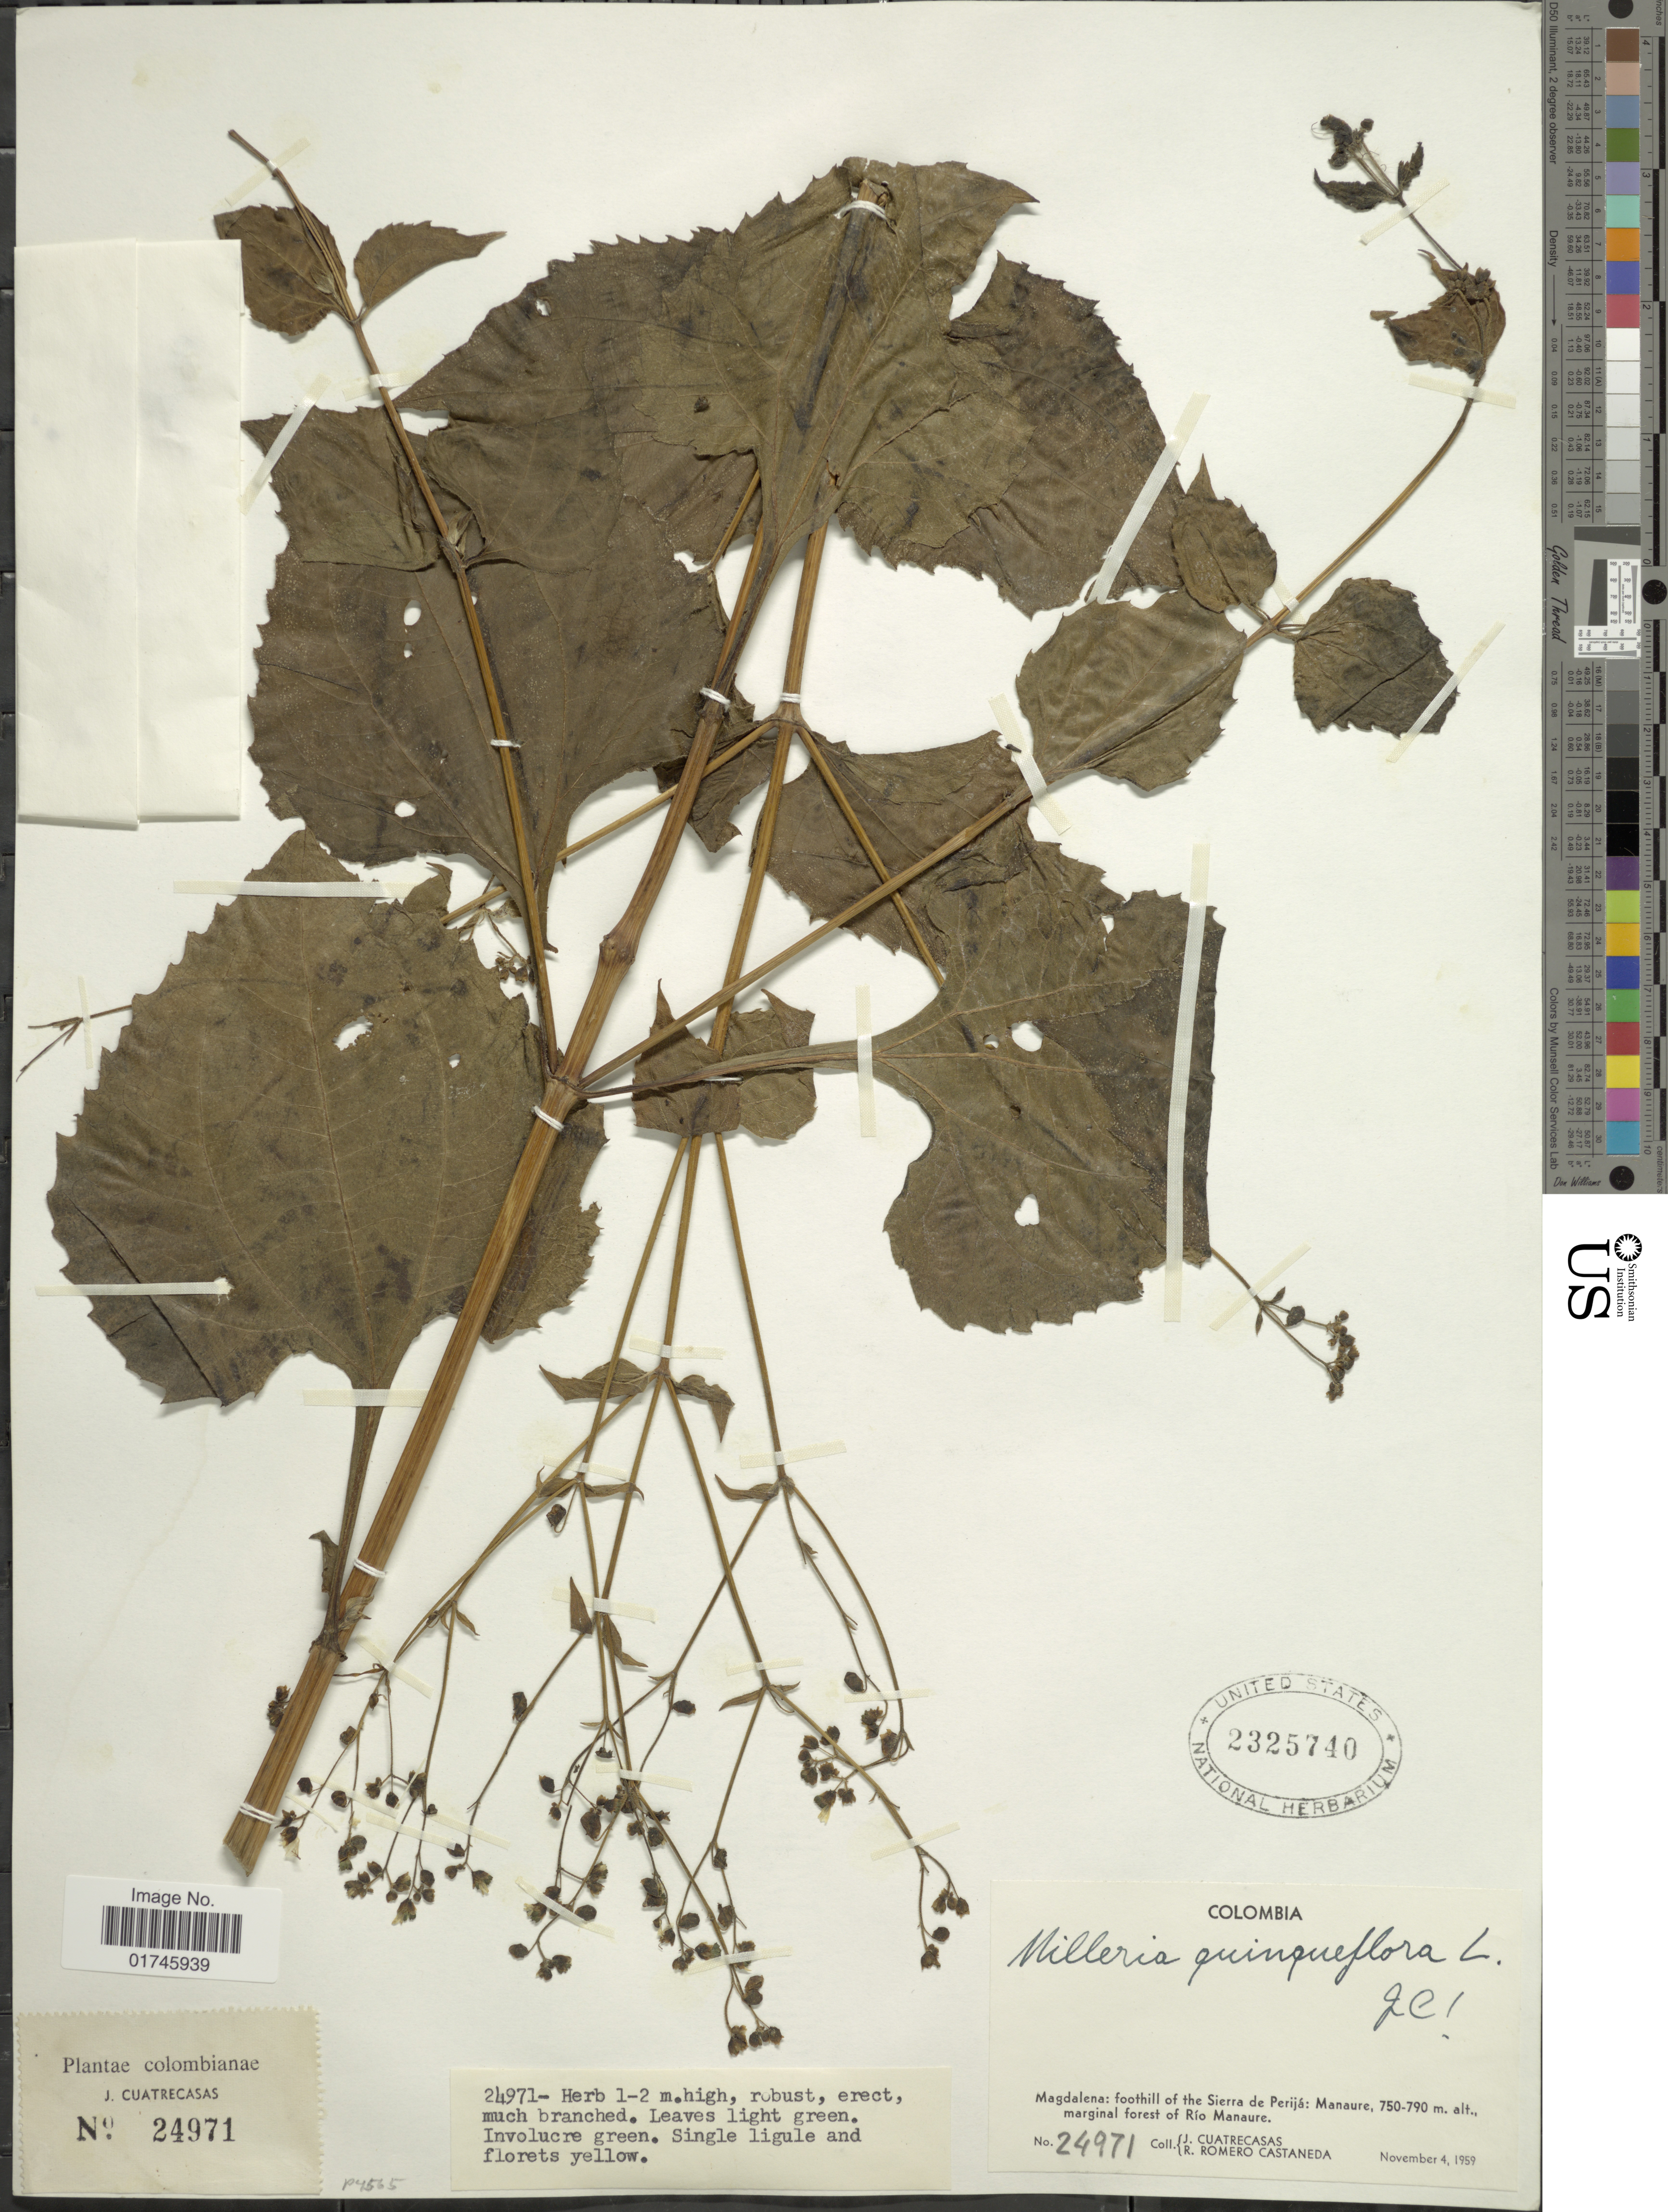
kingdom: Plantae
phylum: Tracheophyta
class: Magnoliopsida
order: Asterales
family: Asteraceae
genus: Milleria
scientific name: Milleria quinqueflora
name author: L.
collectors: J. Cuatrecasas & R. Romero Castañeda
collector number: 24971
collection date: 1959-11-04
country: Colombia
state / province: Magdalena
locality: Magdalena: foothill of the Sierra de Perija: Manaure.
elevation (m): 750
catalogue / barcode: US 2325740